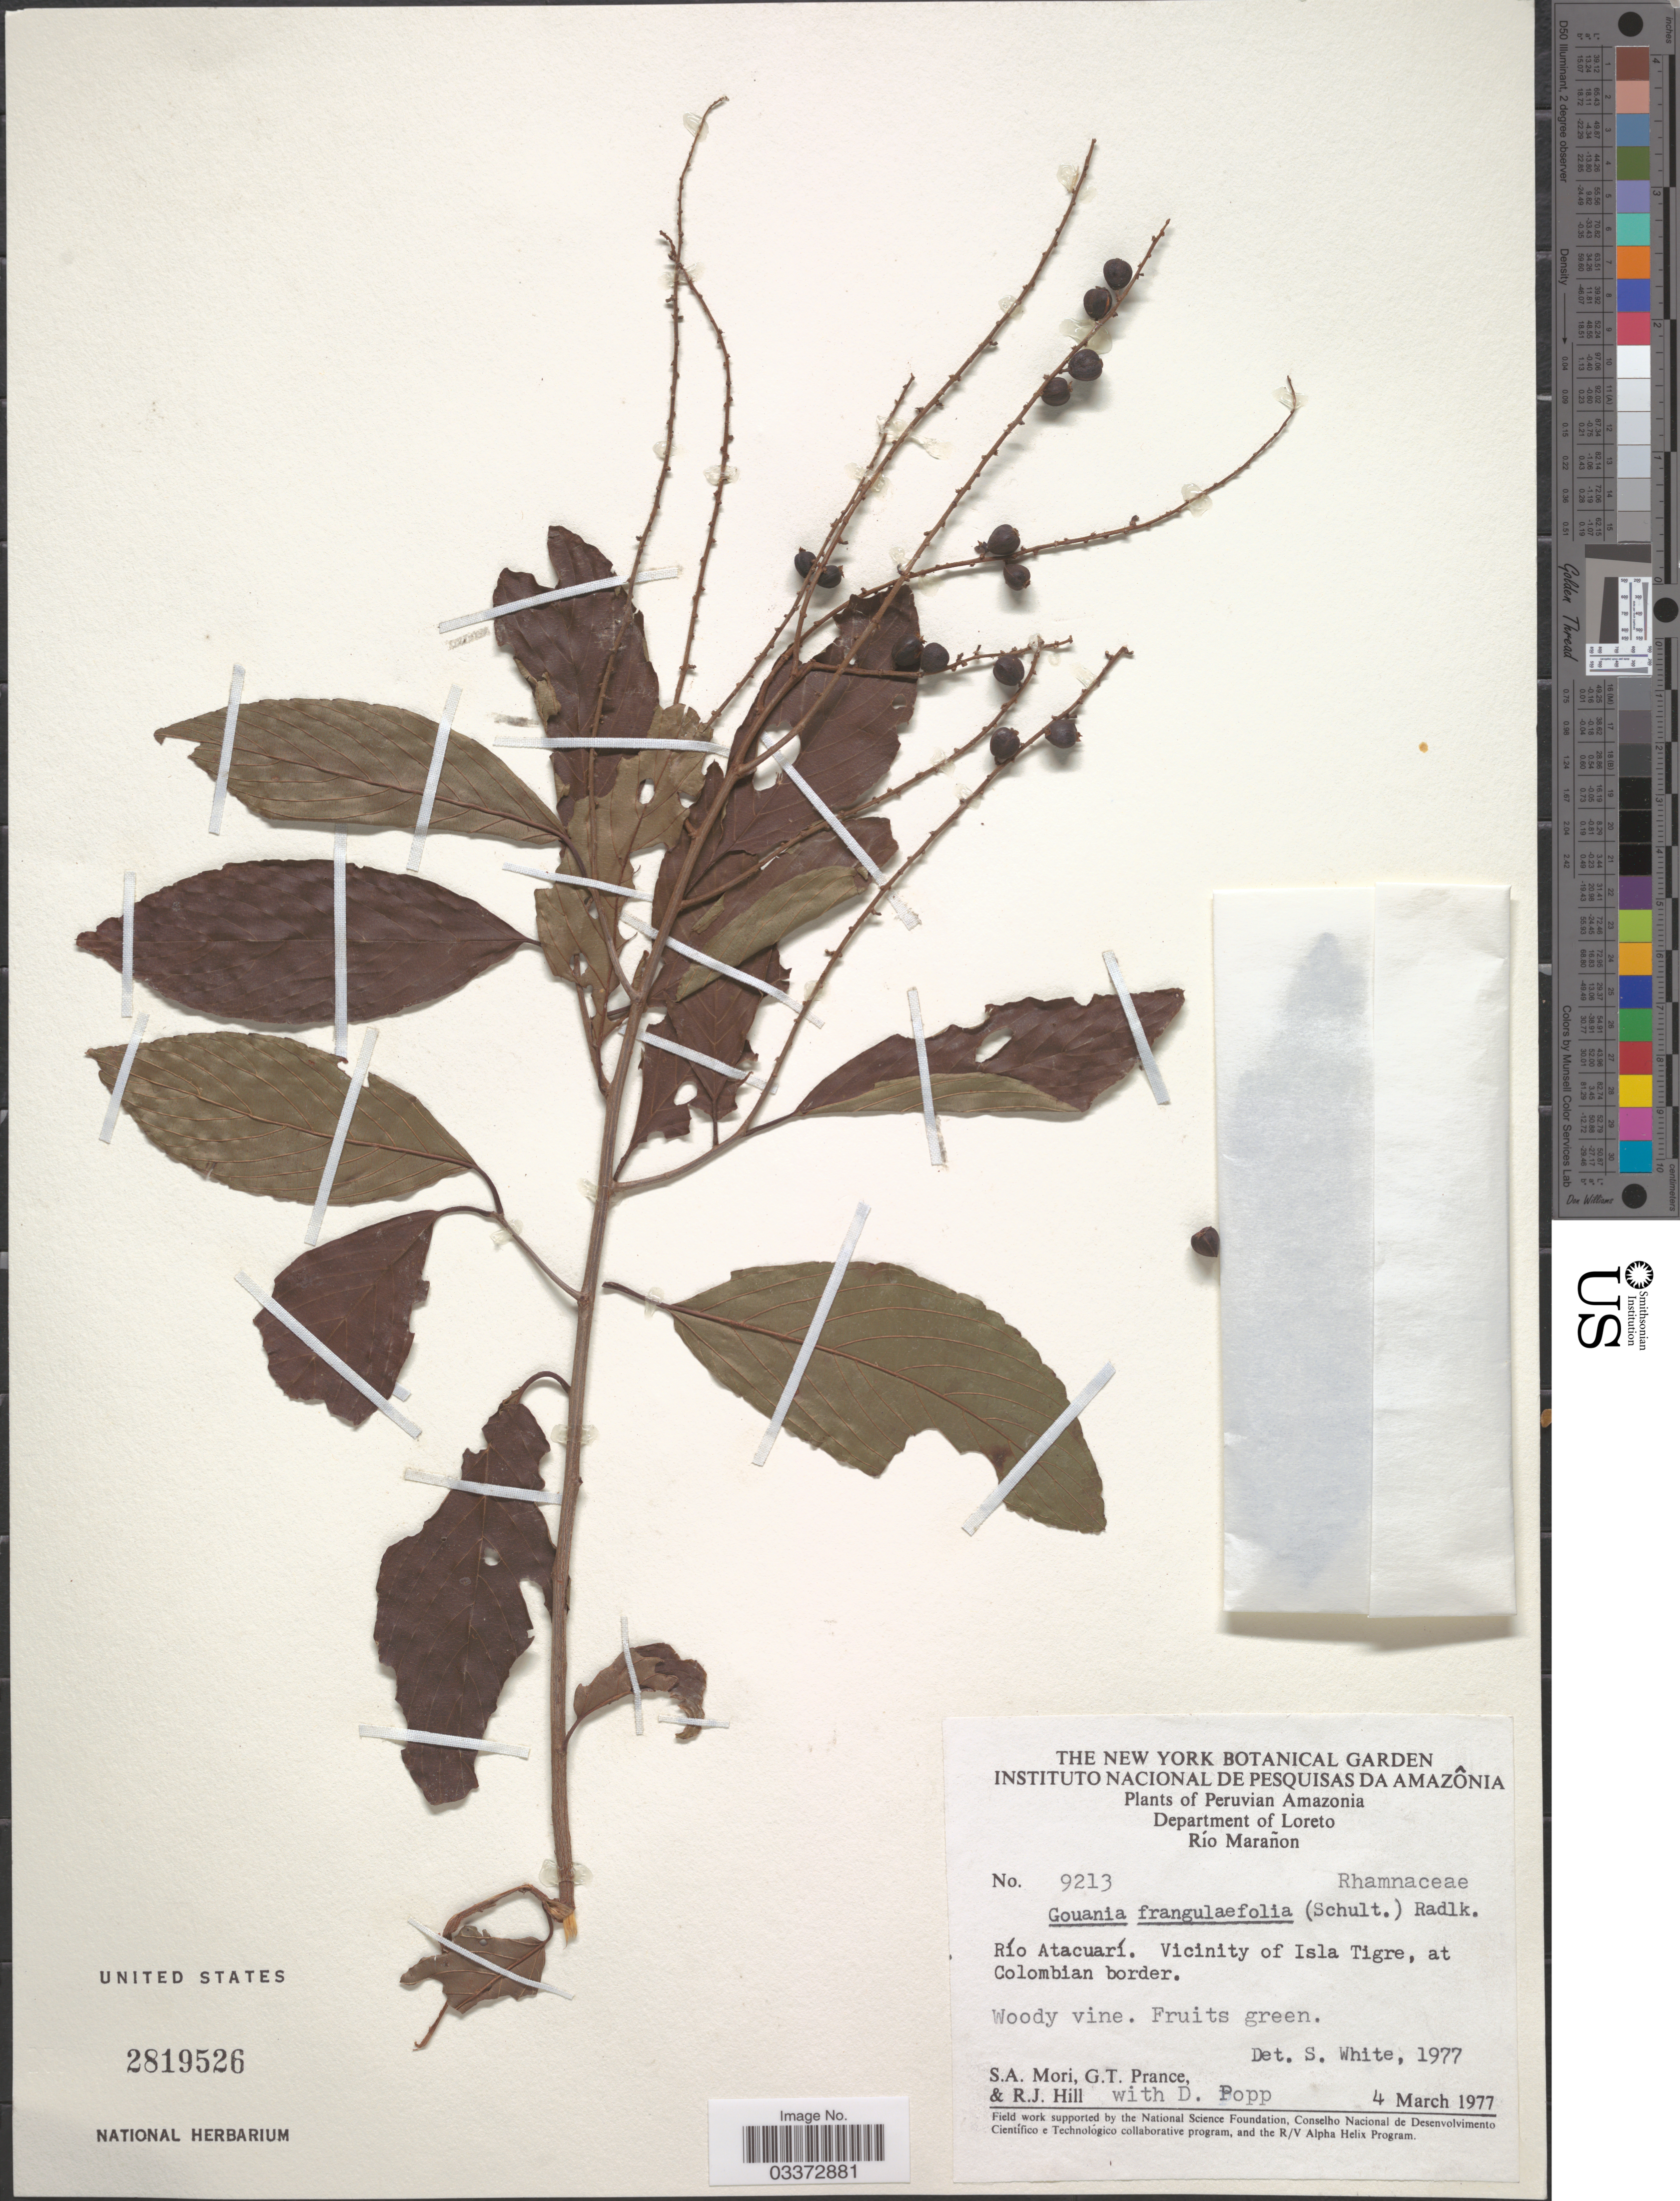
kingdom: Plantae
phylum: Tracheophyta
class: Magnoliopsida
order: Rosales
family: Rhamnaceae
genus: Gouania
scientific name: Gouania riparia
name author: Reissek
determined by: Figueira, Mauricio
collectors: S. Mori, G. T. Prance, R. J. Hill & D. Popp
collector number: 9213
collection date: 1977-03-04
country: Peru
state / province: Loreto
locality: Peruvian Amazonia. Department of Loreto. Río Marañon. Río Atacuarí. Vicinity of Isla Tigre, at Colombian border.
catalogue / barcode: US 2819526